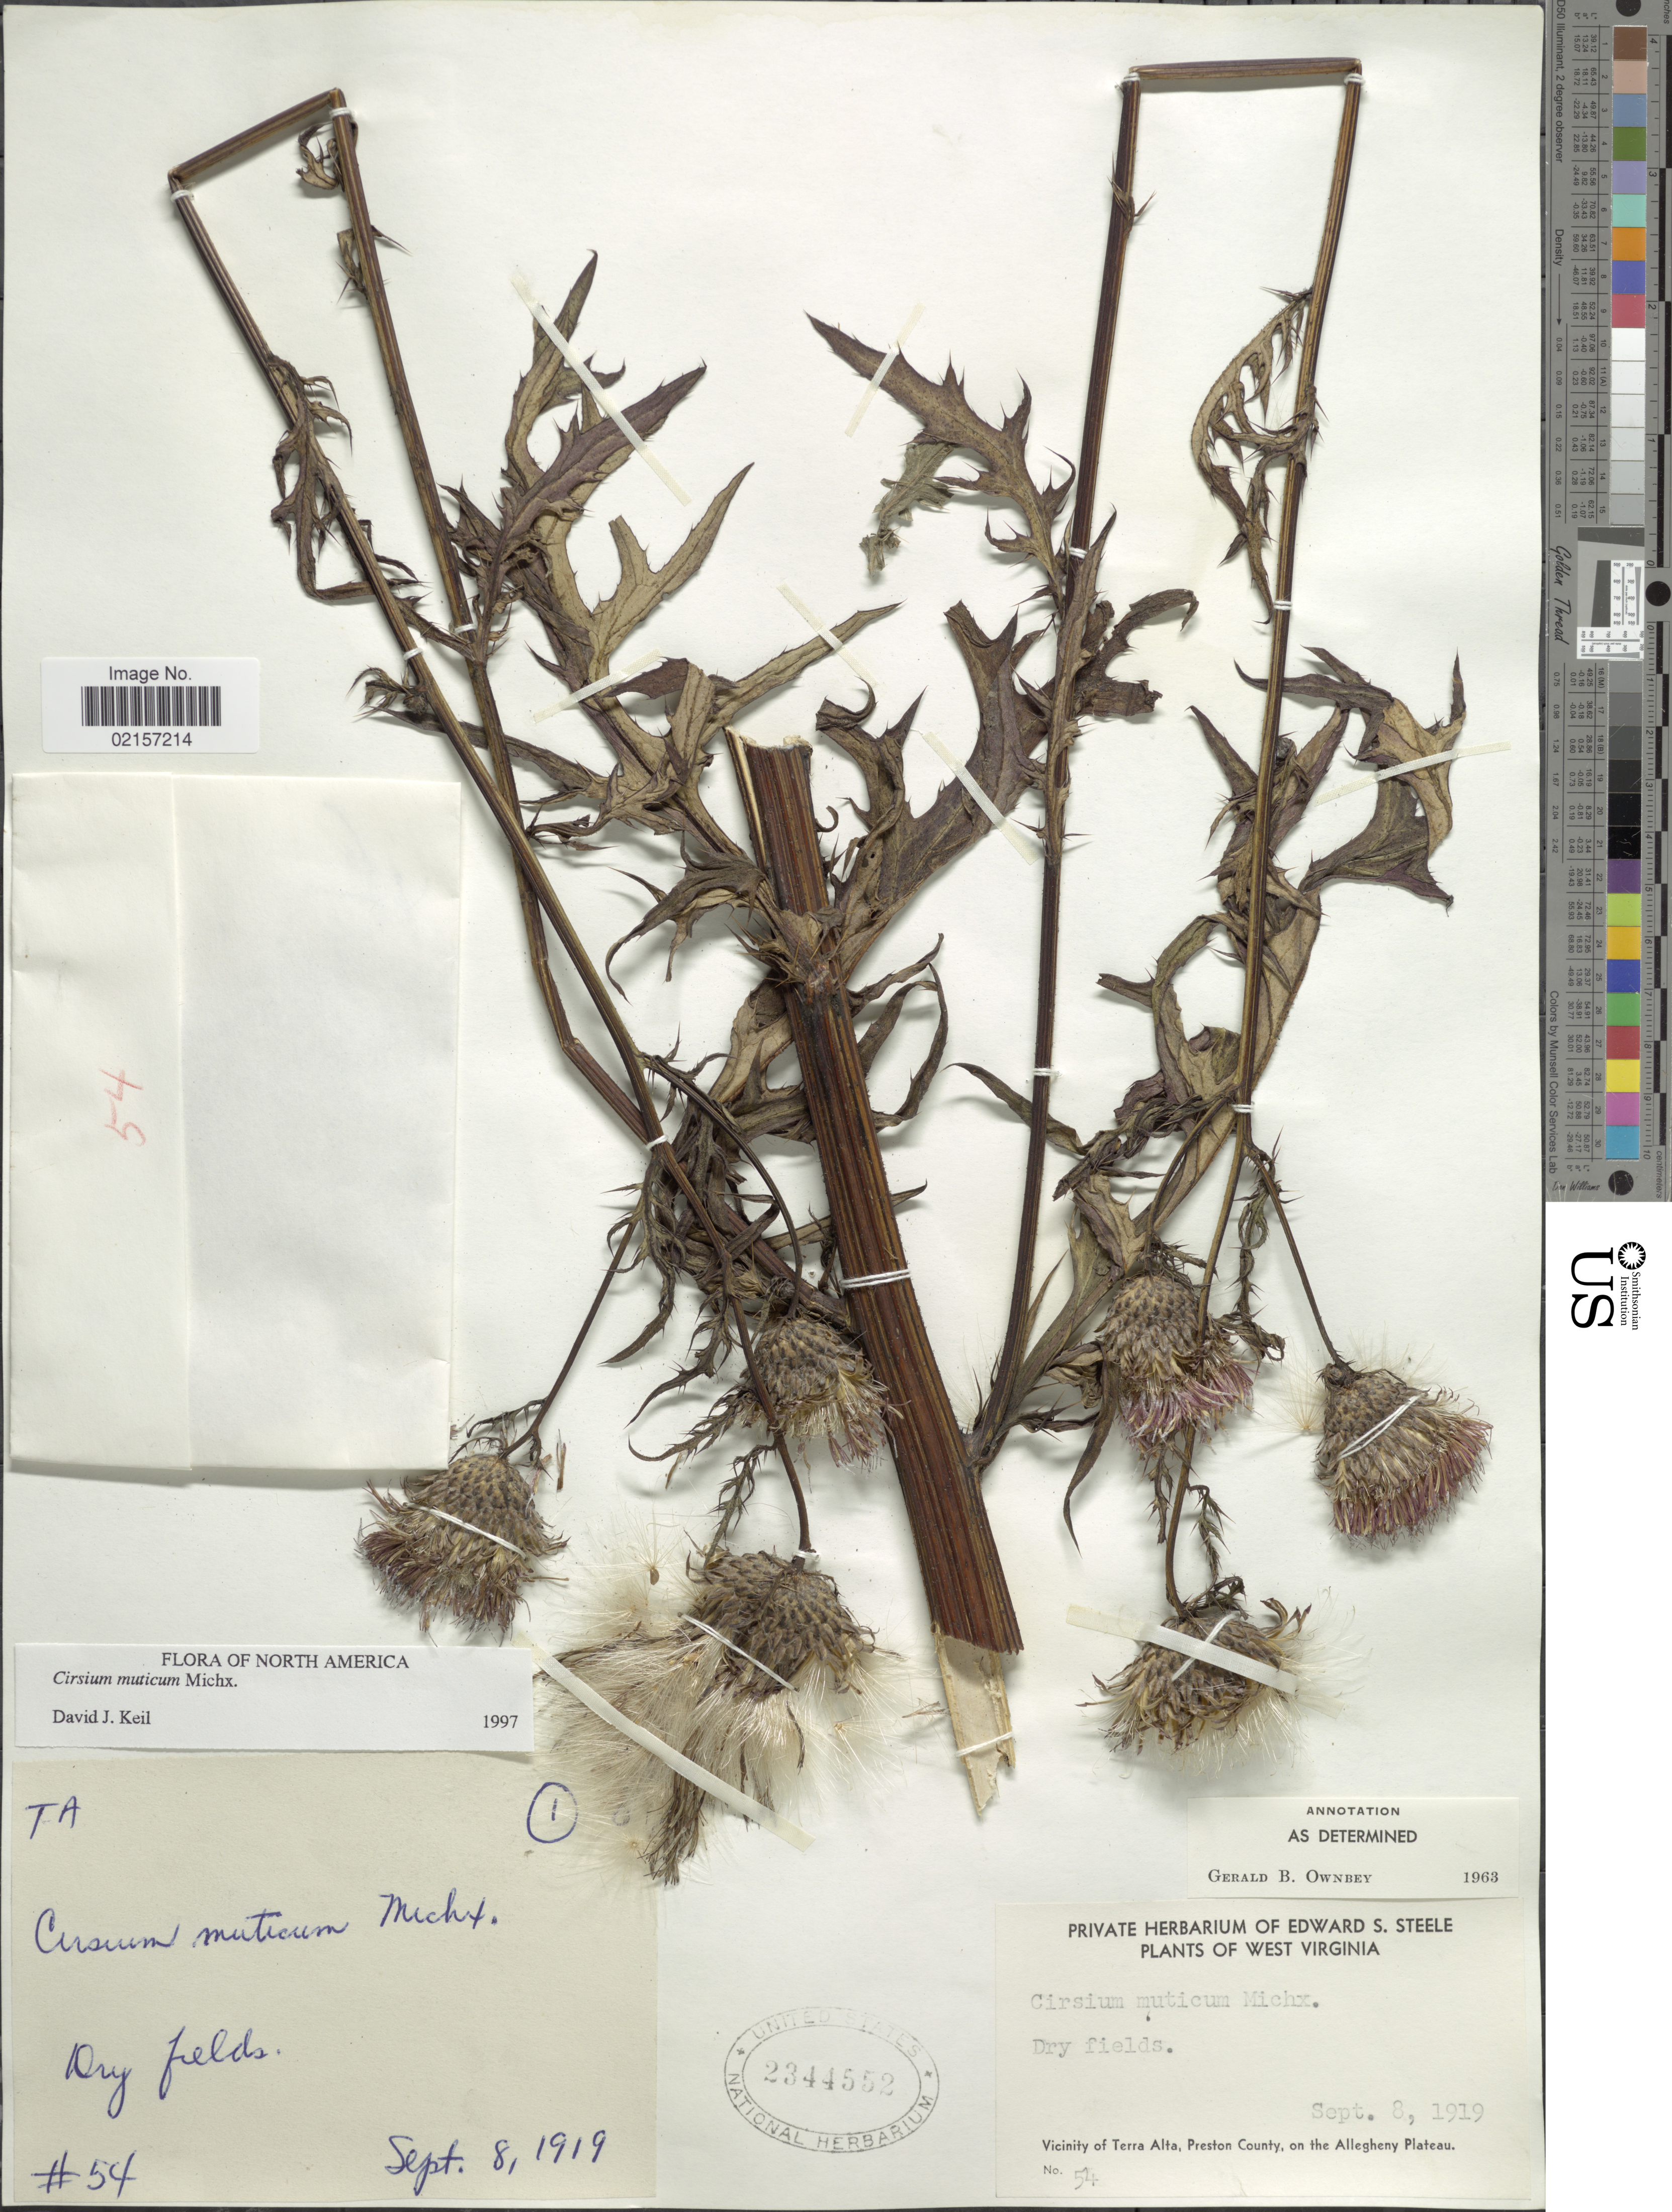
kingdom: Plantae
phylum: Tracheophyta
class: Magnoliopsida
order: Asterales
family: Asteraceae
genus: Cirsium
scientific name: Cirsium muticum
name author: Michx.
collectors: ex herb. Edward S. Steele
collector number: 54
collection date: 1919-09-08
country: United States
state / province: West Virginia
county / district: Preston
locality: Dry fields, vicinity of Terra Alta, Preston County, on the Allegheny Plateau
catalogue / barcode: US 2344552